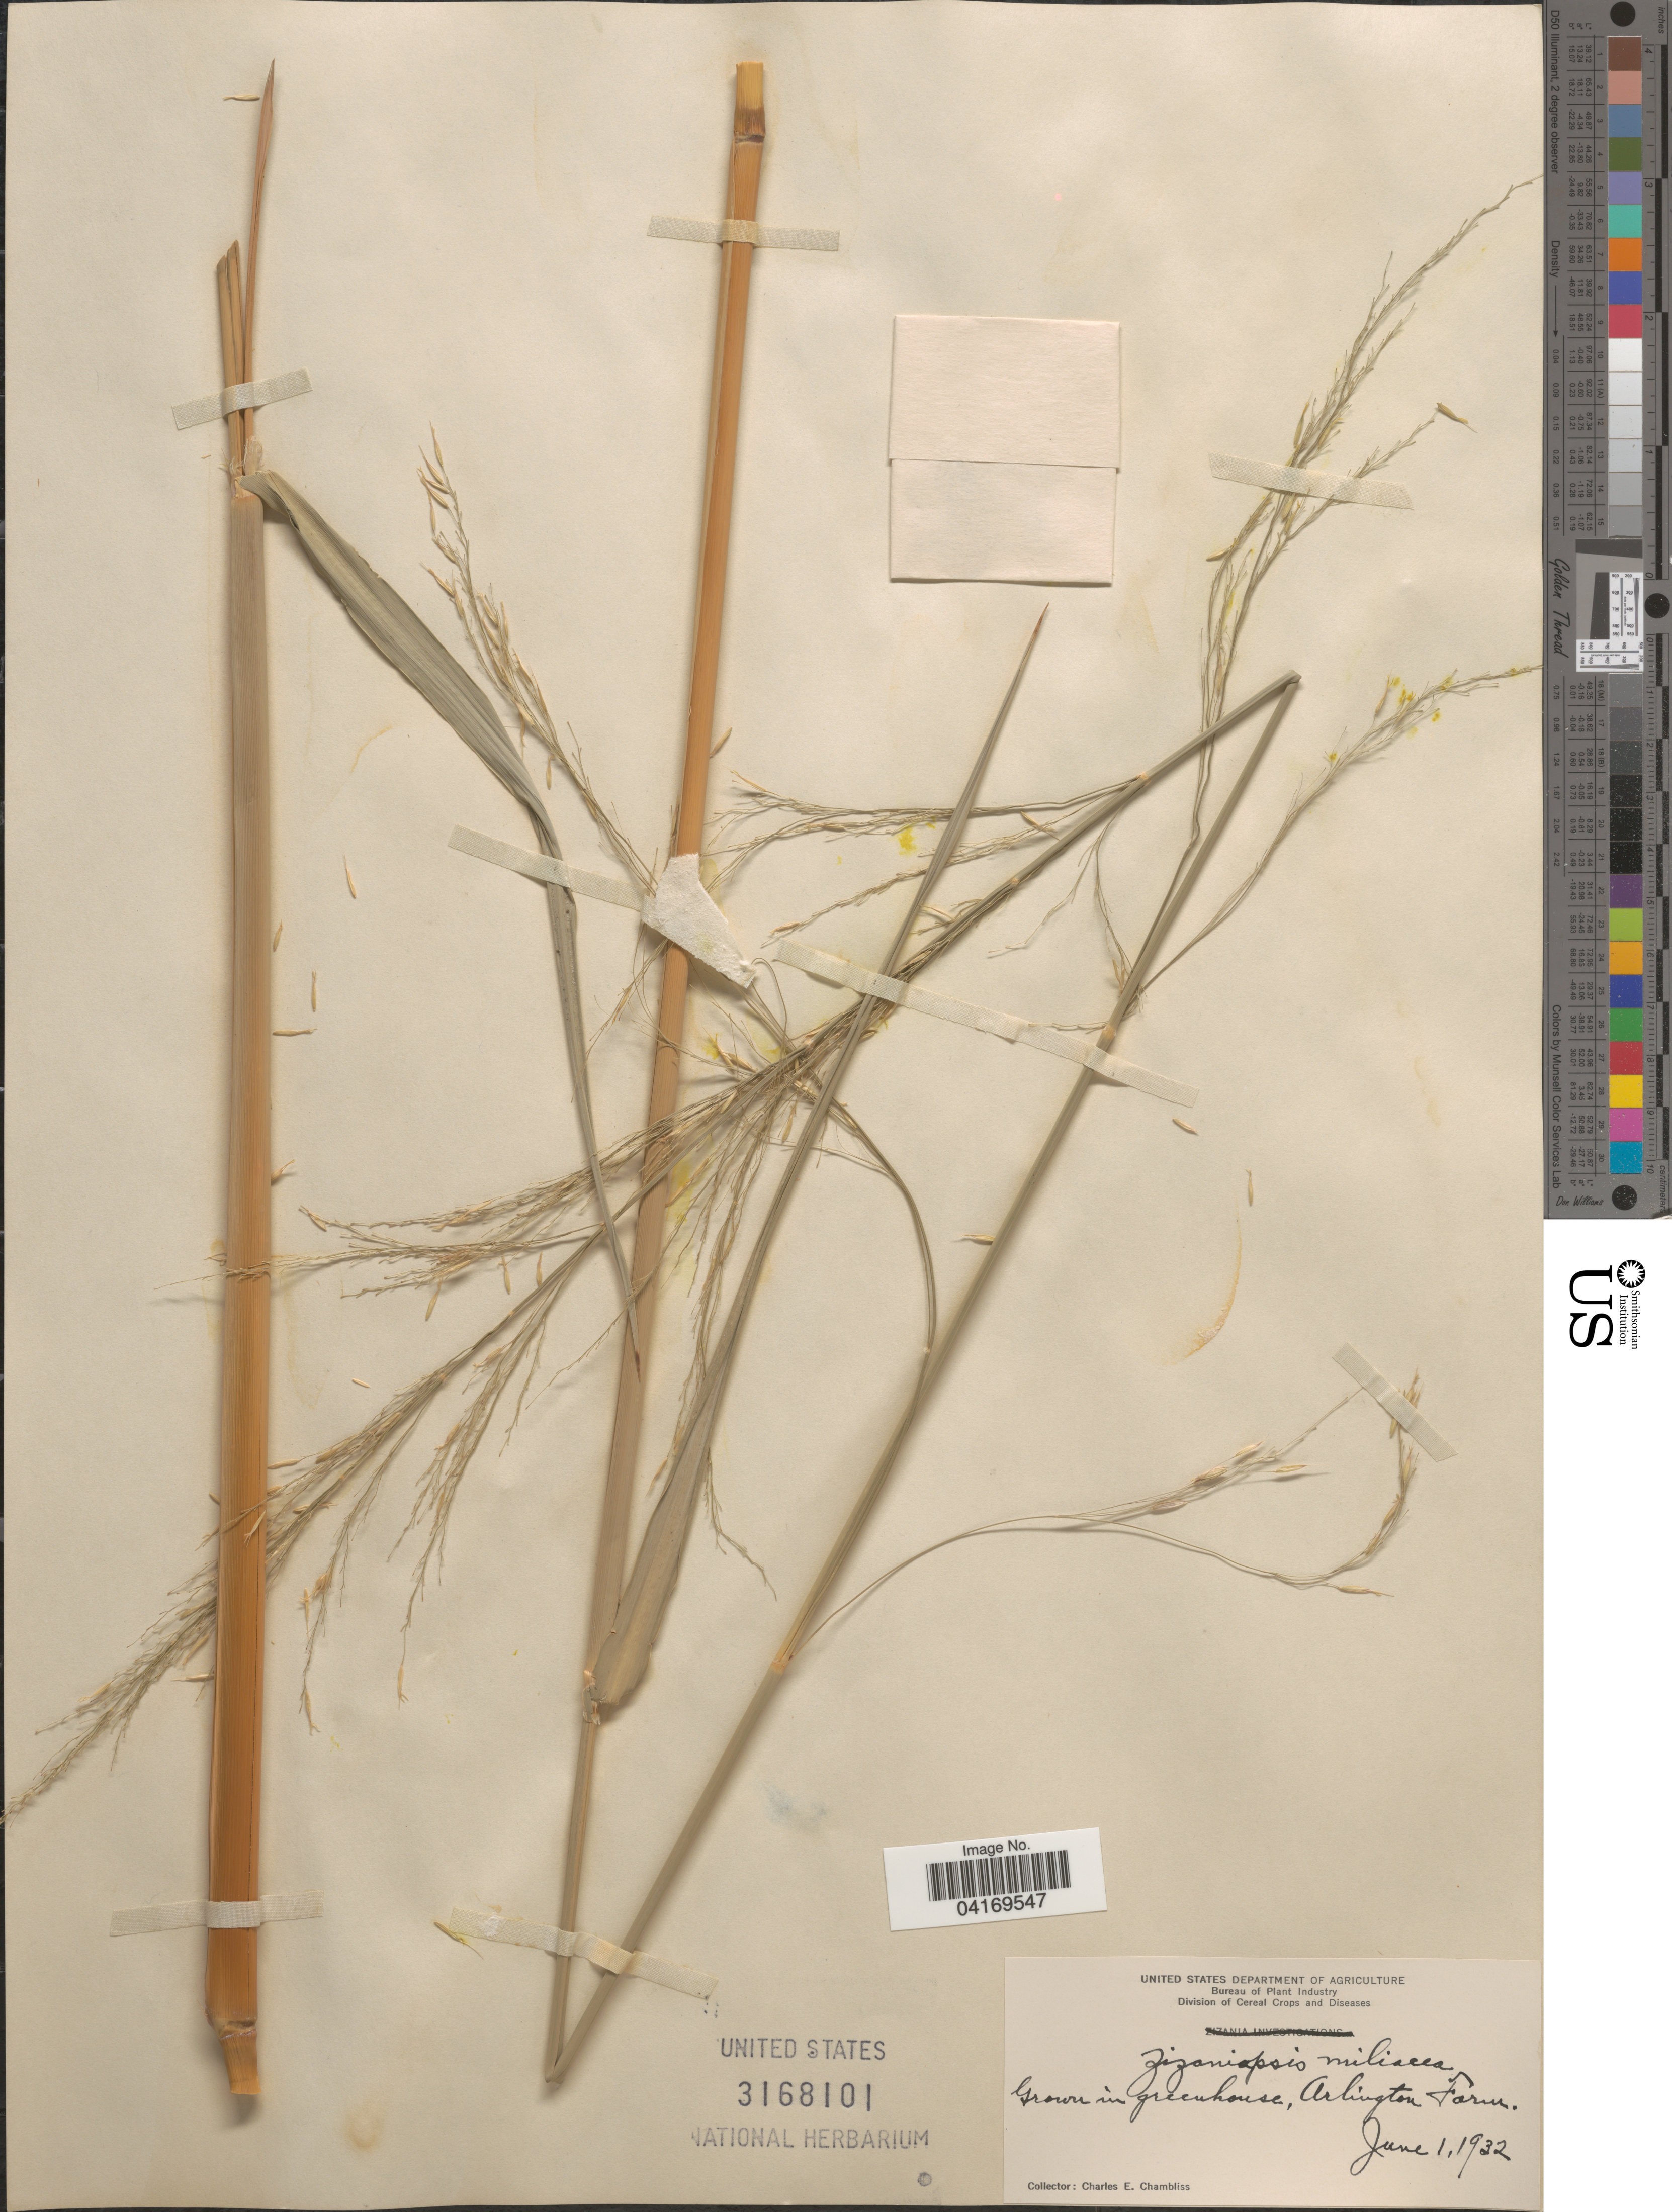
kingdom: Plantae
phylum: Tracheophyta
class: Liliopsida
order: Poales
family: Poaceae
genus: Zizaniopsis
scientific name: Zizaniopsis miliacea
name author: (Michx.) Döll & Asch.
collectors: C. Chambliss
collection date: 1932-06-01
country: United States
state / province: Virginia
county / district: Arlington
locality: In greenhouse, Arlington Farm.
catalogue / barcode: US 3168101